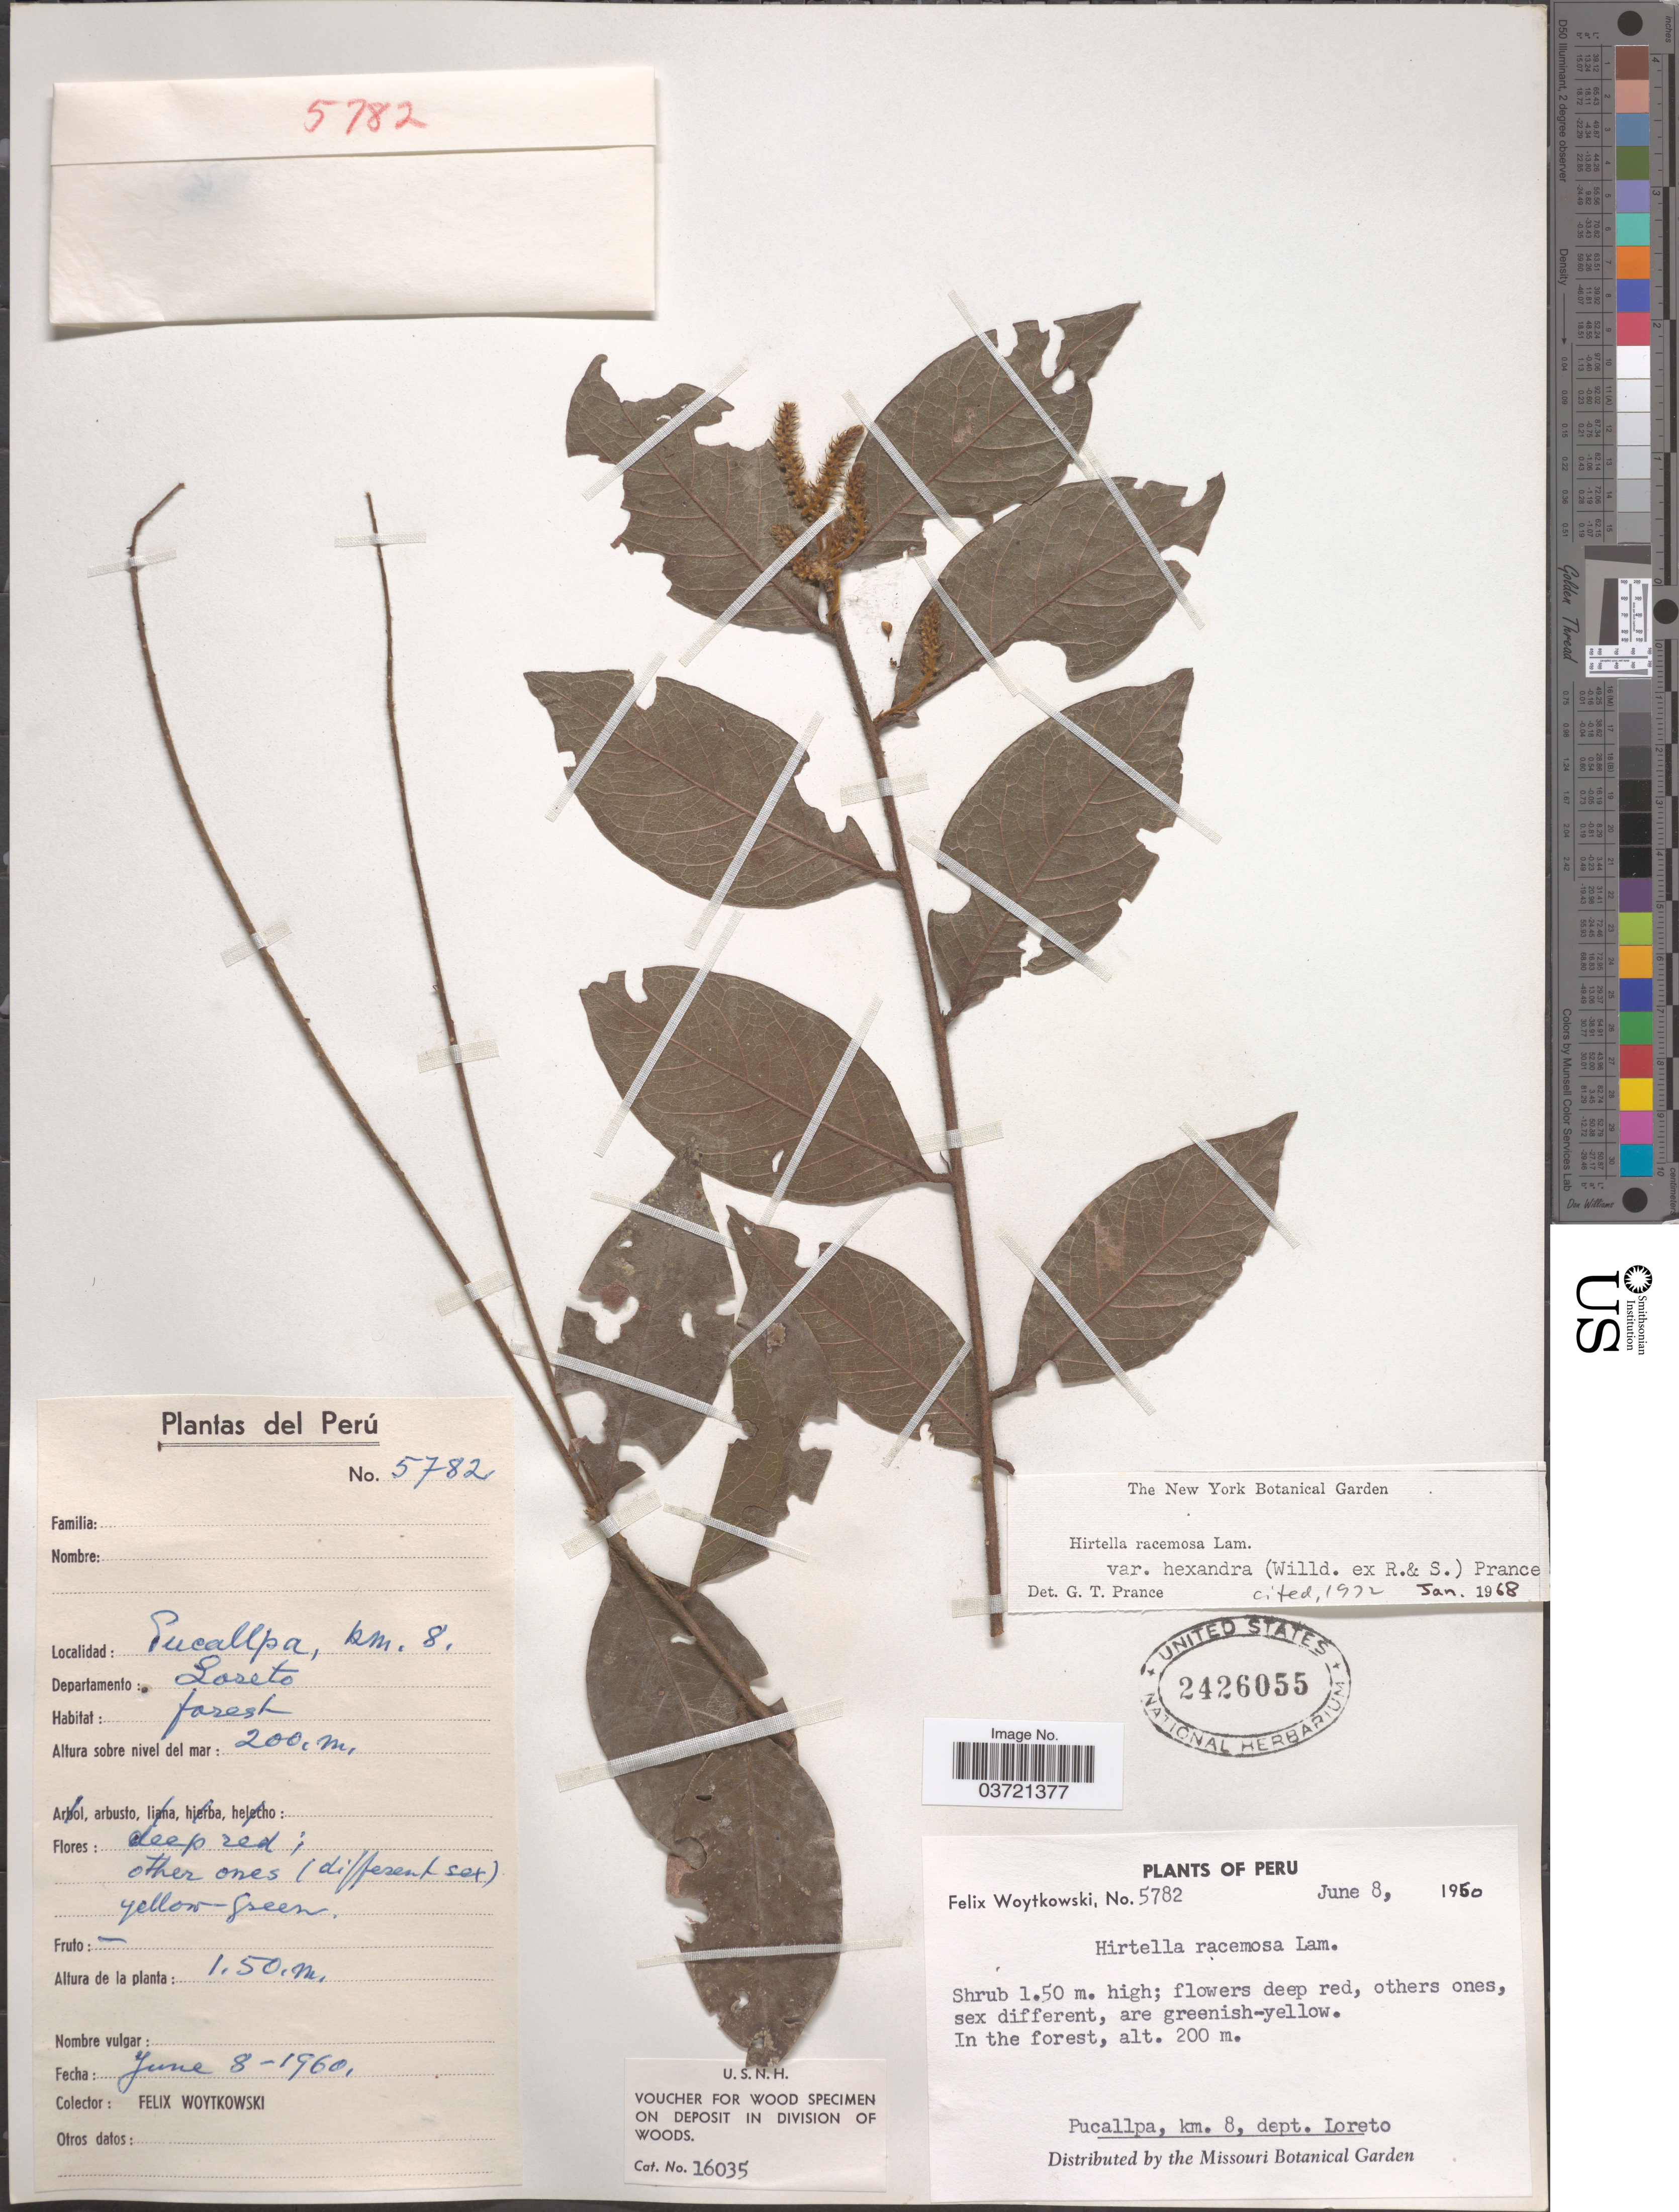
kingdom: Plantae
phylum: Tracheophyta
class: Magnoliopsida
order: Malpighiales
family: Chrysobalanaceae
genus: Hirtella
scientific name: Hirtella racemosa var. hexandra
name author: (Willd. ex Roem. & Schult.) Prance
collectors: F. Woytkowski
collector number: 5782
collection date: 1950-06-08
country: Peru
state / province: Loreto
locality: In the forest. Pucallpa, km. 8. dept. Loreto.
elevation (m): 200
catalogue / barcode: US 2426055